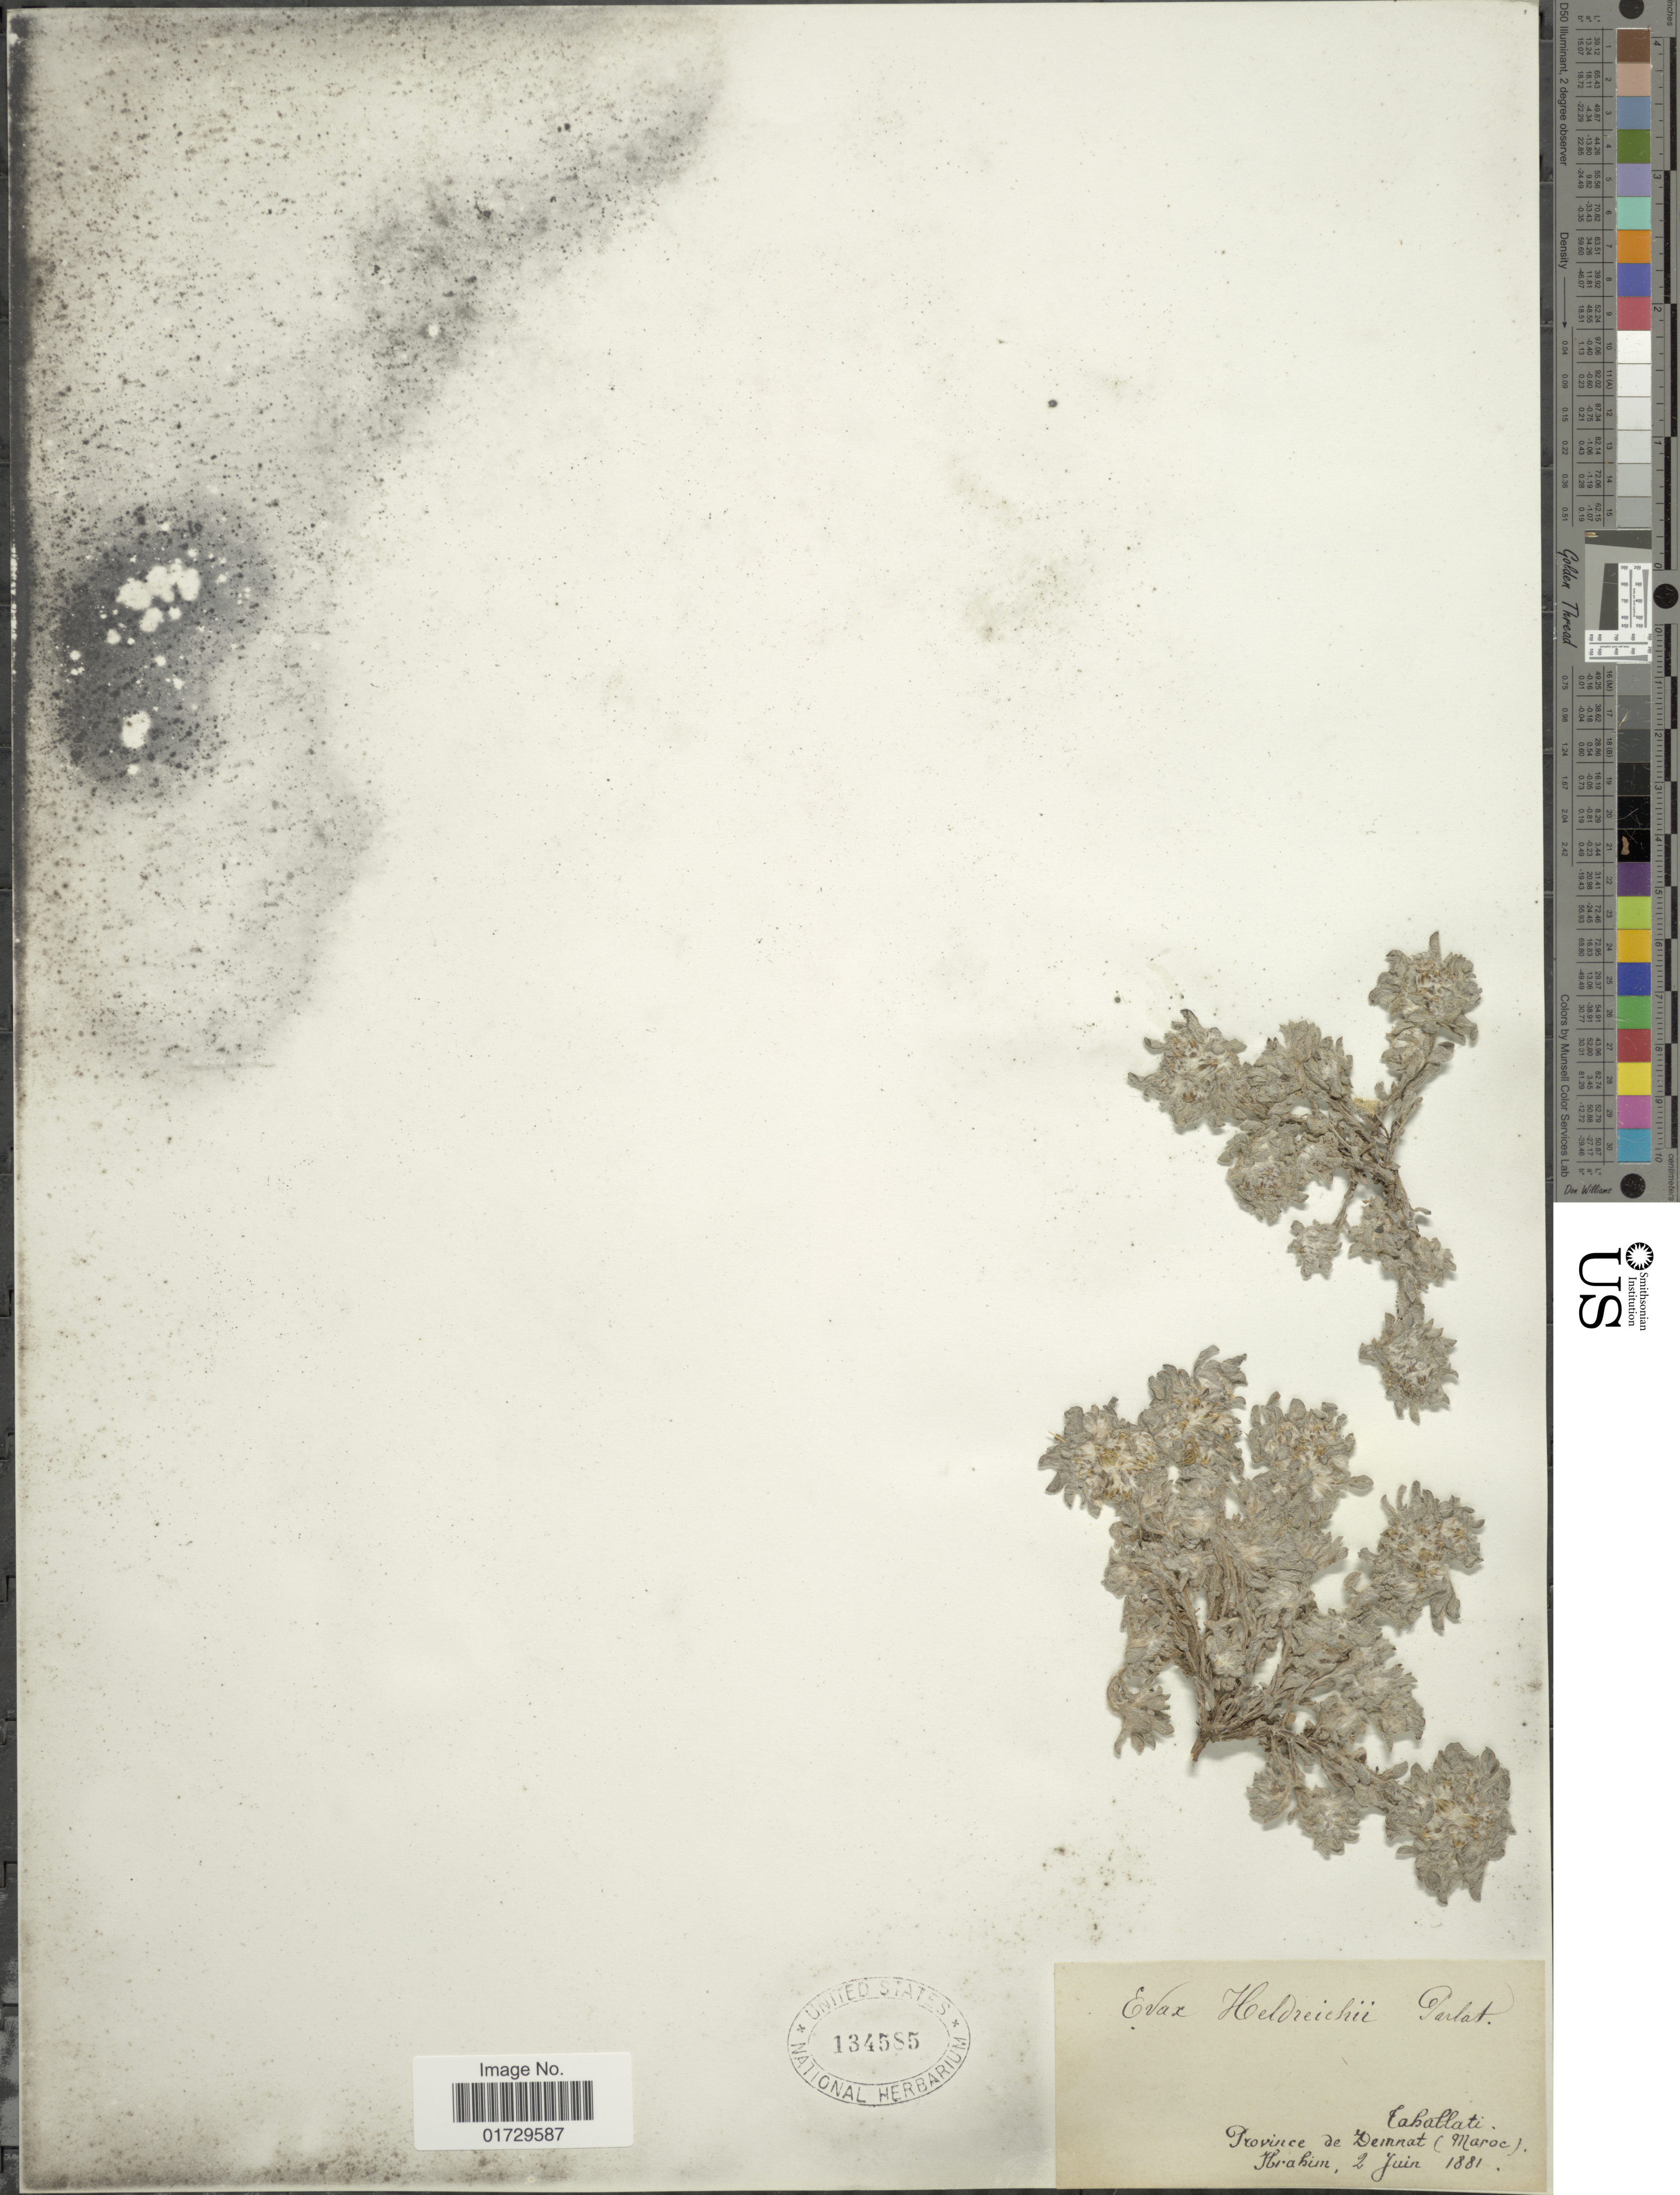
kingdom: Plantae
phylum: Tracheophyta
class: Magnoliopsida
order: Asterales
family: Asteraceae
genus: Filago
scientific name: Filago heldreichii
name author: (Parl.) Batt.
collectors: -. Ibrahim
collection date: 1881-06-02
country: Morocco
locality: Cahallati, Province de Demnat (Maroc)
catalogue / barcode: US 134585